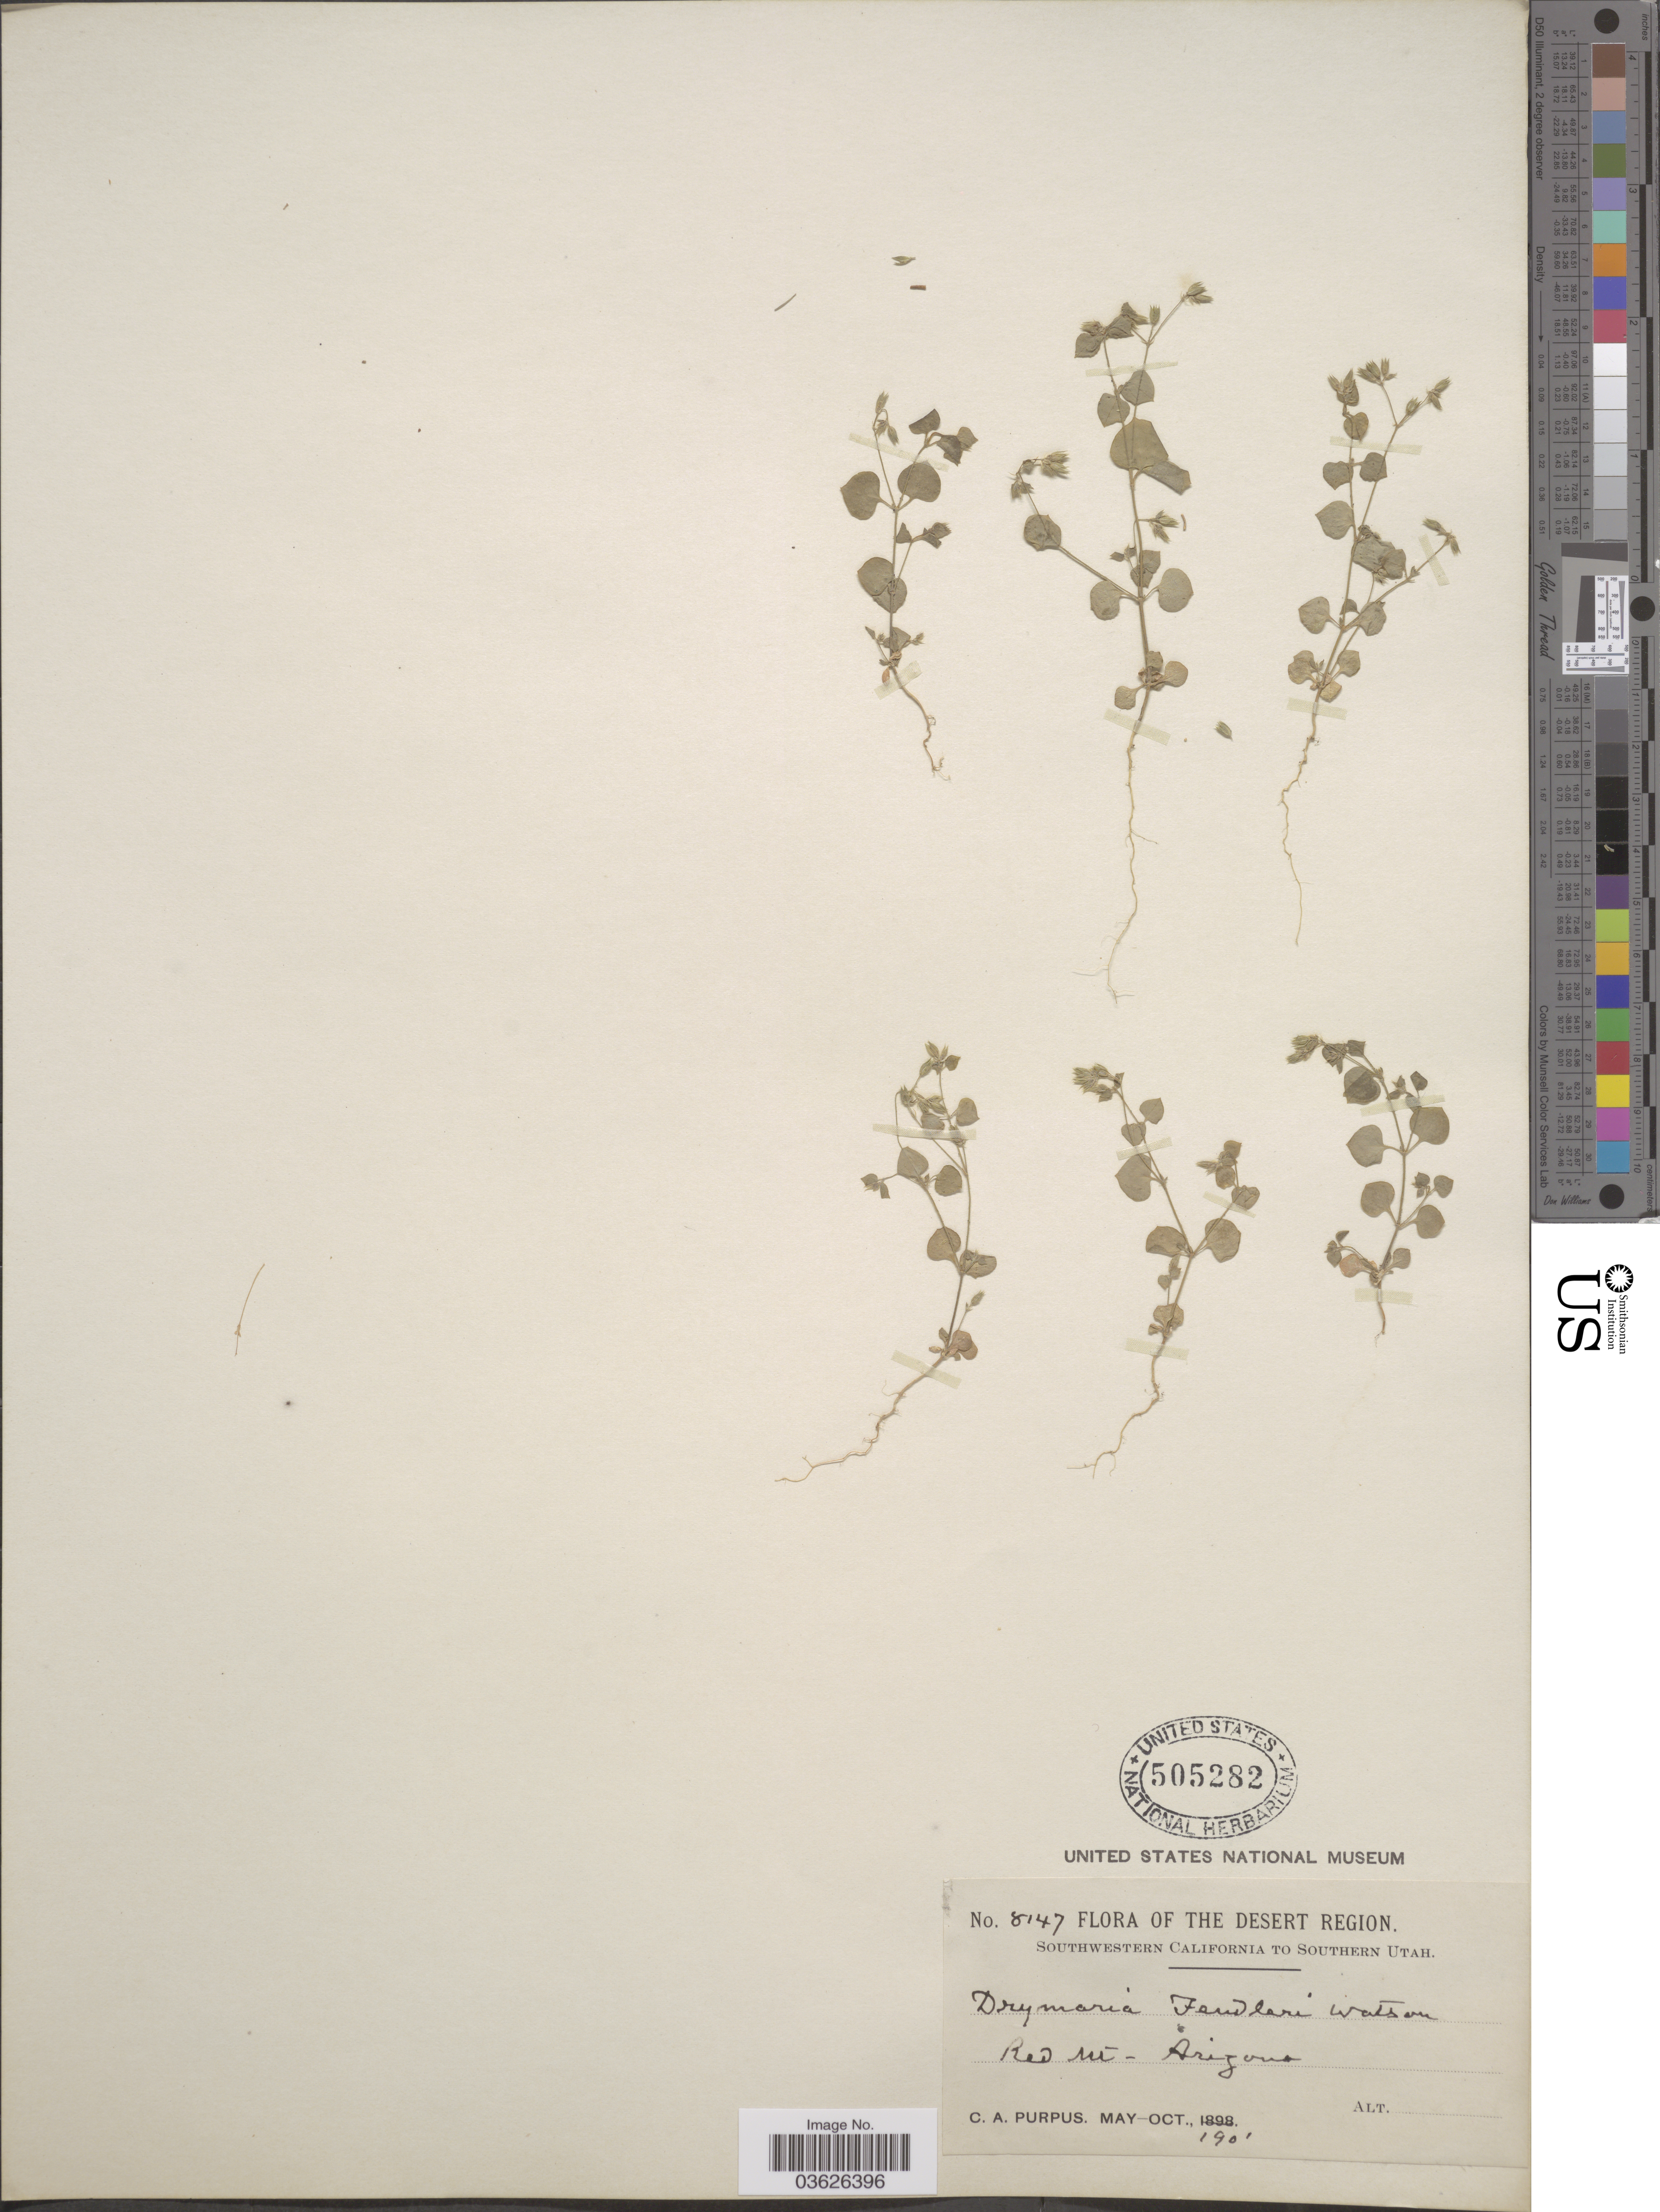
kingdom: Plantae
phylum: Tracheophyta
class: Magnoliopsida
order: Caryophyllales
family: Caryophyllaceae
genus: Drymaria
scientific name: Drymaria fendleri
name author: S. Watson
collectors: C. A. Purpus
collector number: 8147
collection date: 1901-05/1901-10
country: United States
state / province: Arizona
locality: The Desert Region. Red Mt.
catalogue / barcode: US 505282